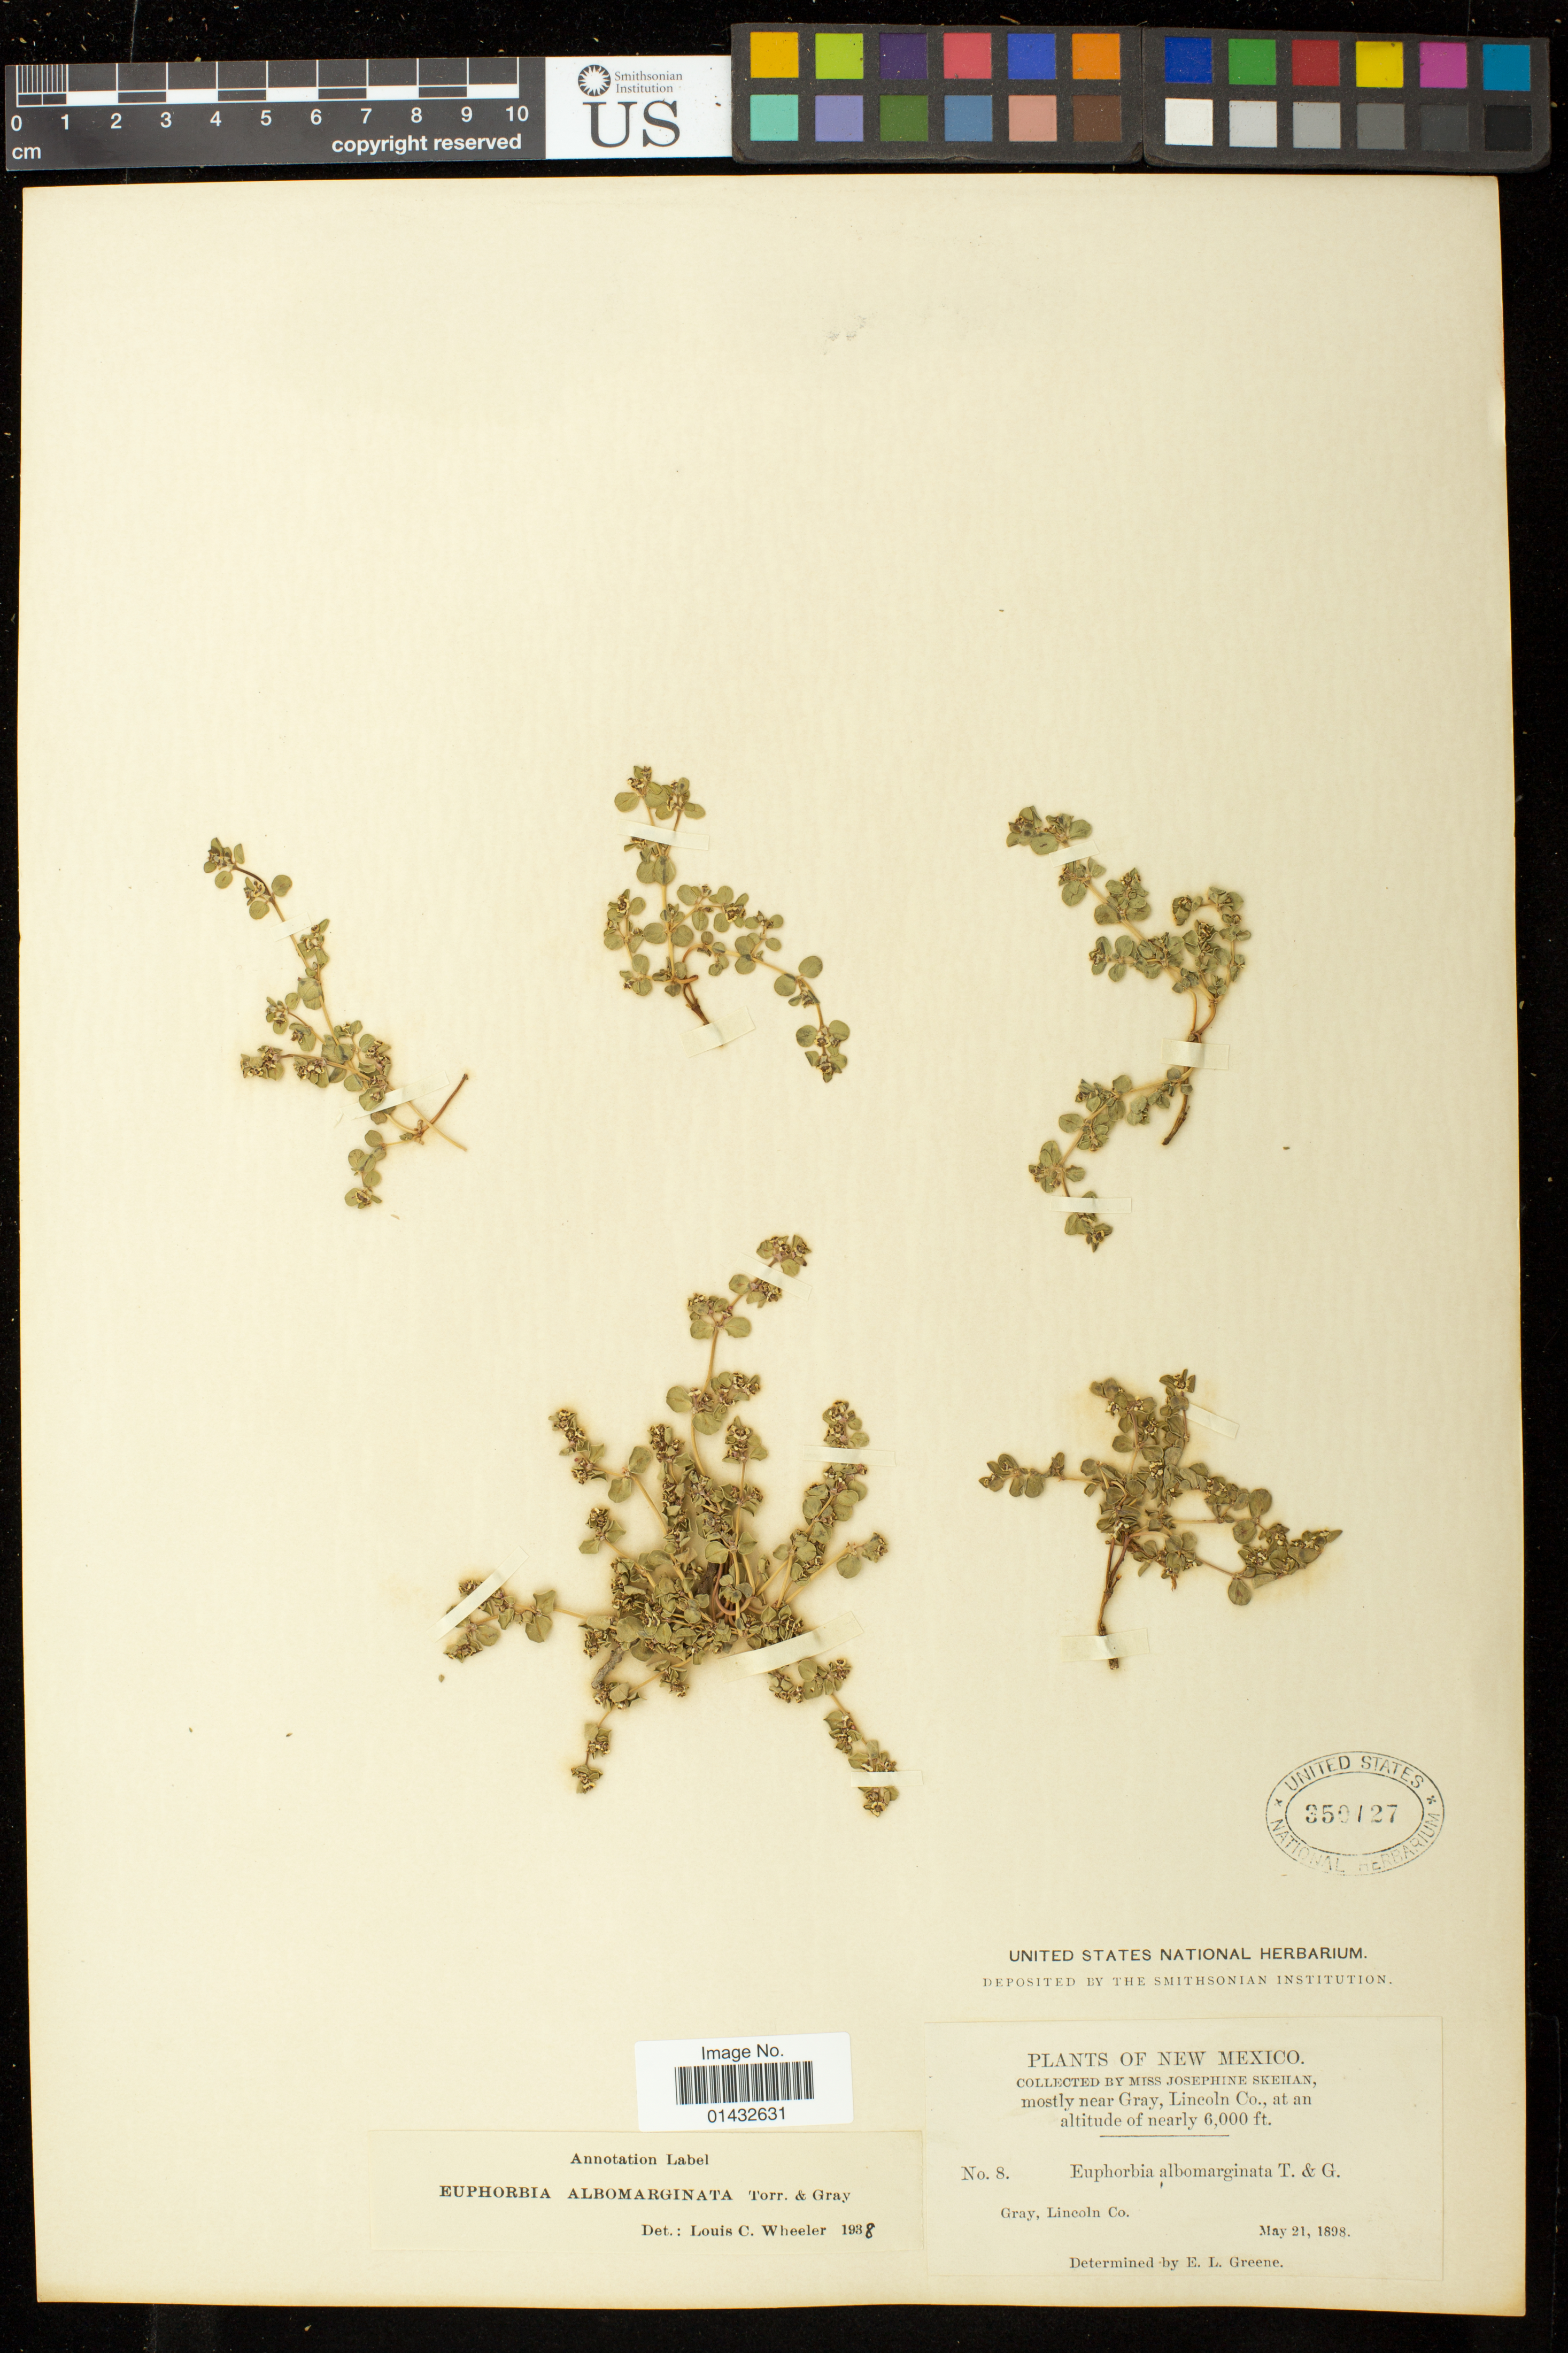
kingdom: Plantae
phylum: Tracheophyta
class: Magnoliopsida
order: Malpighiales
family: Euphorbiaceae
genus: Euphorbia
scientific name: Euphorbia albomarginata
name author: Torr. & A. Gray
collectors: J. Skehan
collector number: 8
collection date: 1898-05-21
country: United States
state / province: New Mexico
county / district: Lincoln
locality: near Gray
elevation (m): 1829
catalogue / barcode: US 350127